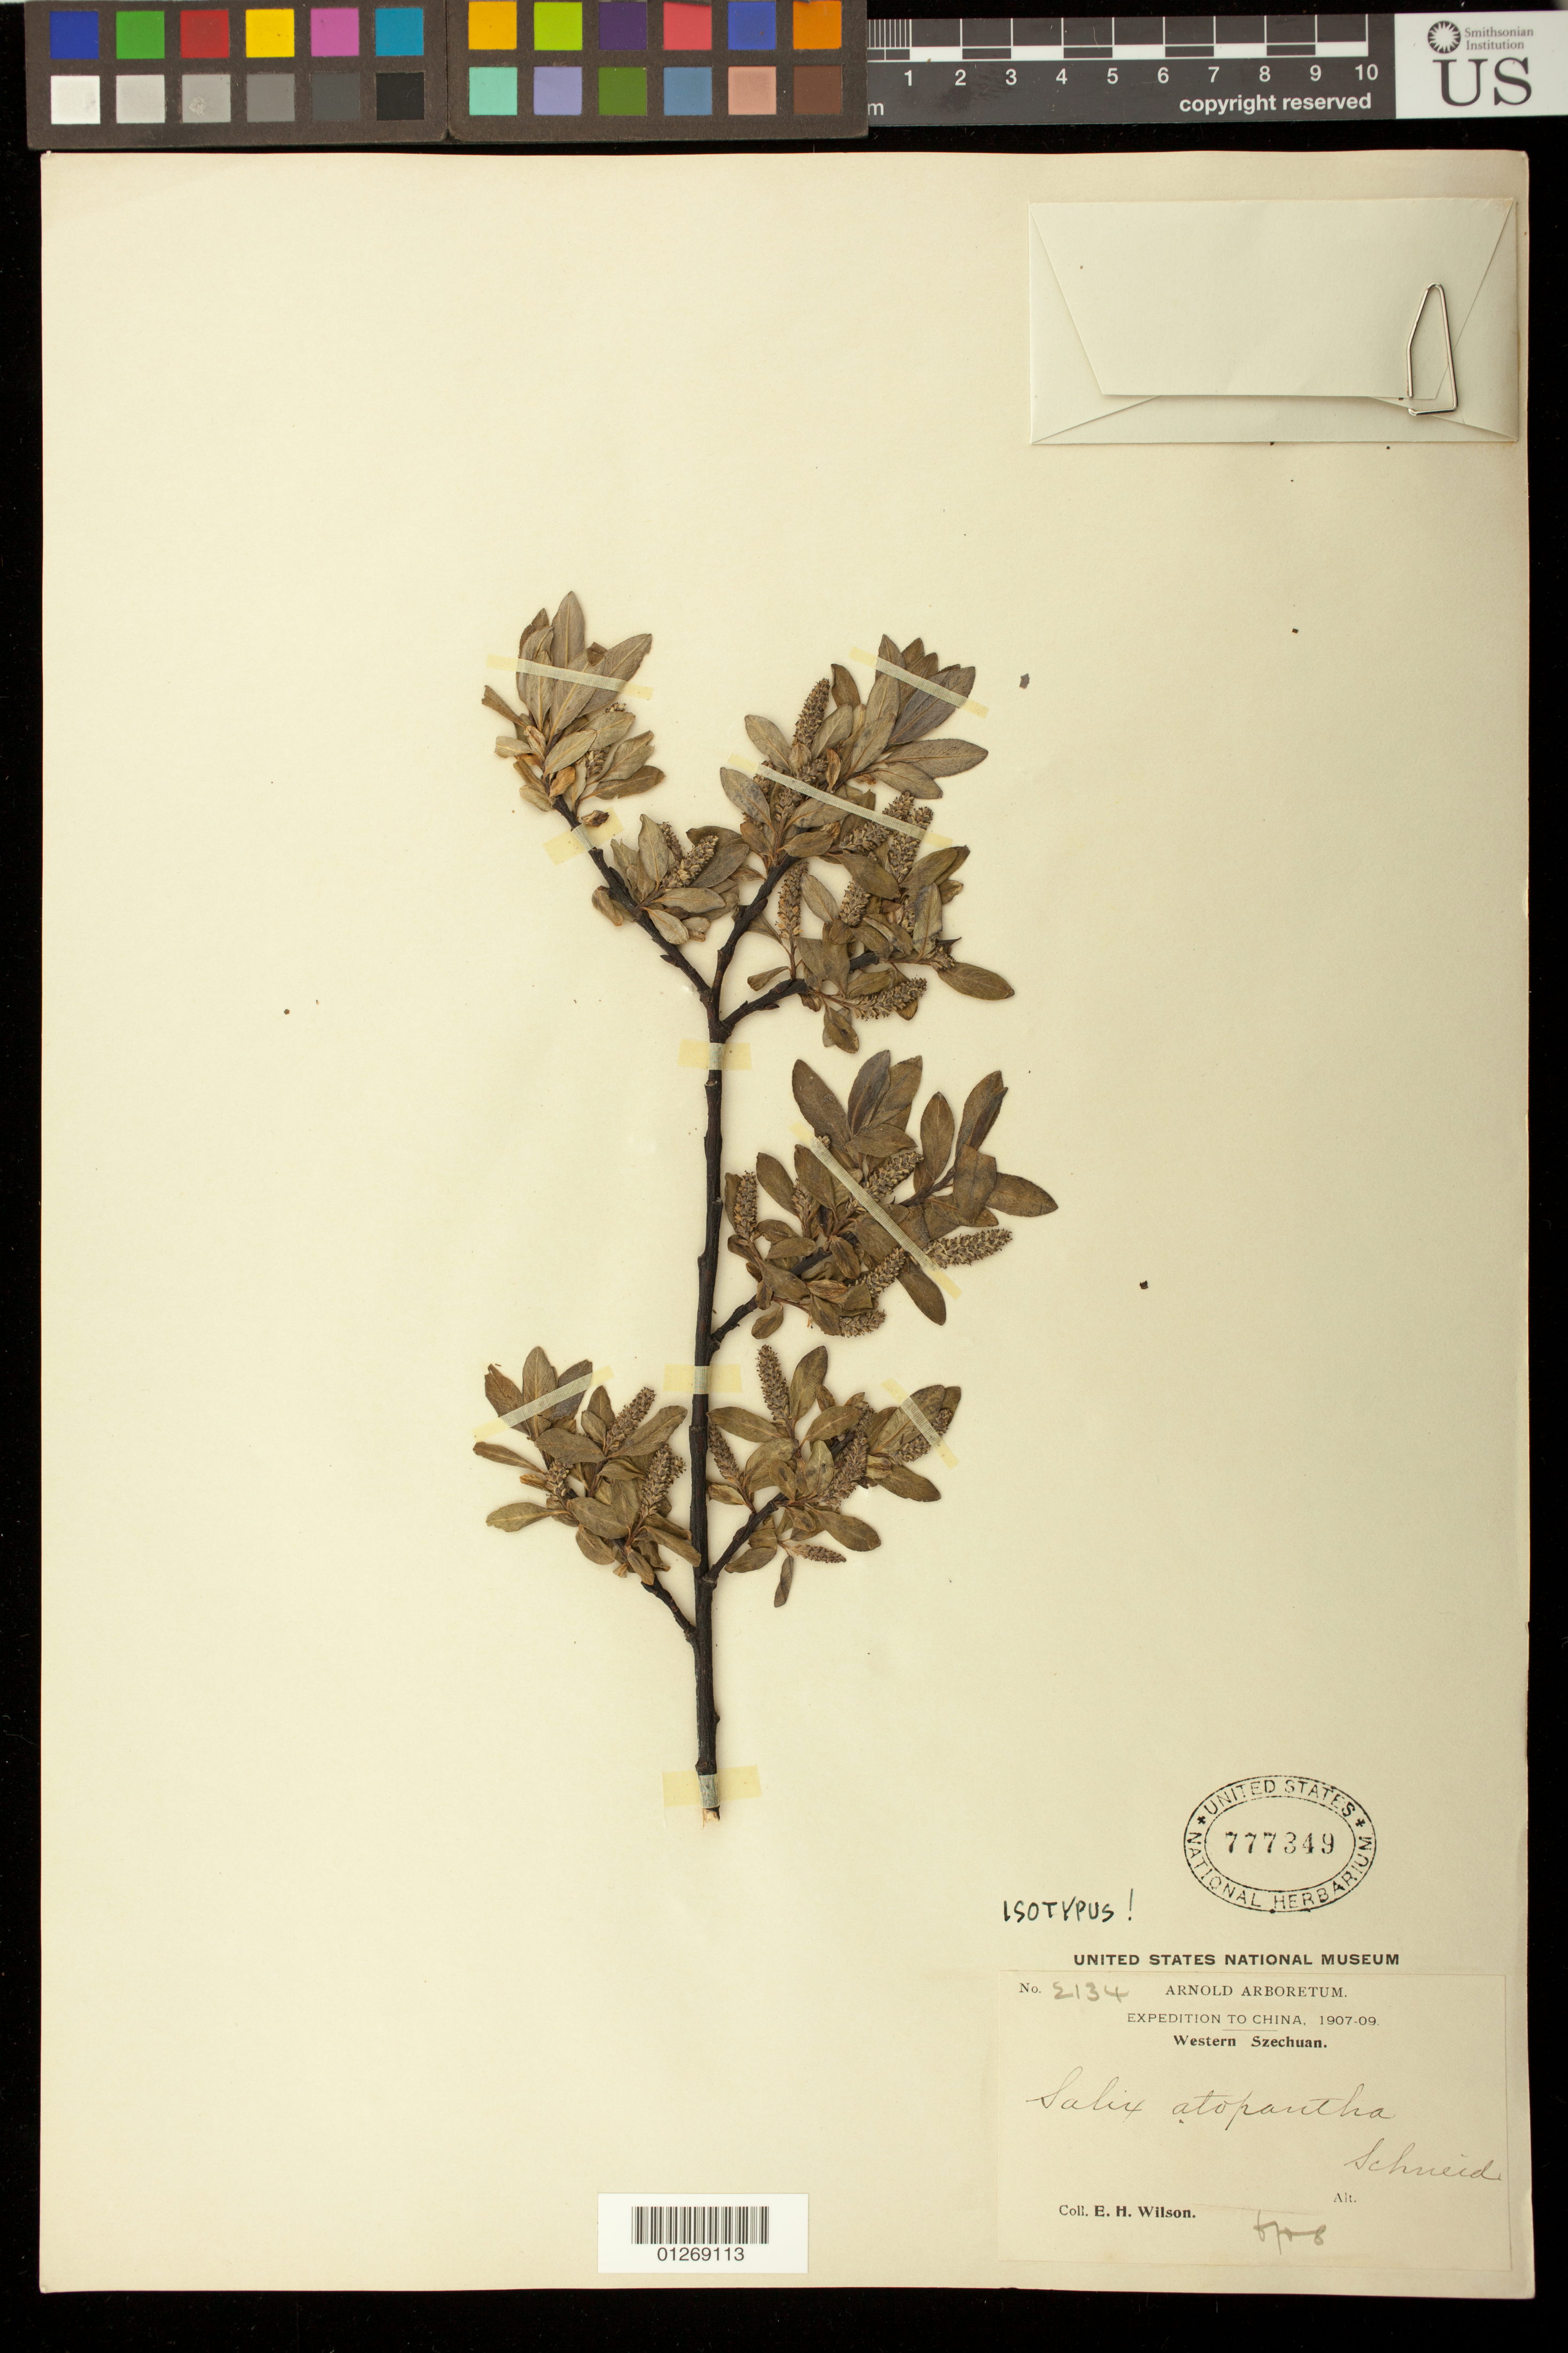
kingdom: Plantae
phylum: Tracheophyta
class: Magnoliopsida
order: Malpighiales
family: Salicaceae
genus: Salix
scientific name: Salix atopantha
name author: C.K. Schneid. in Sarg.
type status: Isotype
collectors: E. H. Wilson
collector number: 2134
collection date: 1908-06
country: China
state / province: Sichuan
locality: Western Szechuan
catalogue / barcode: US 777349